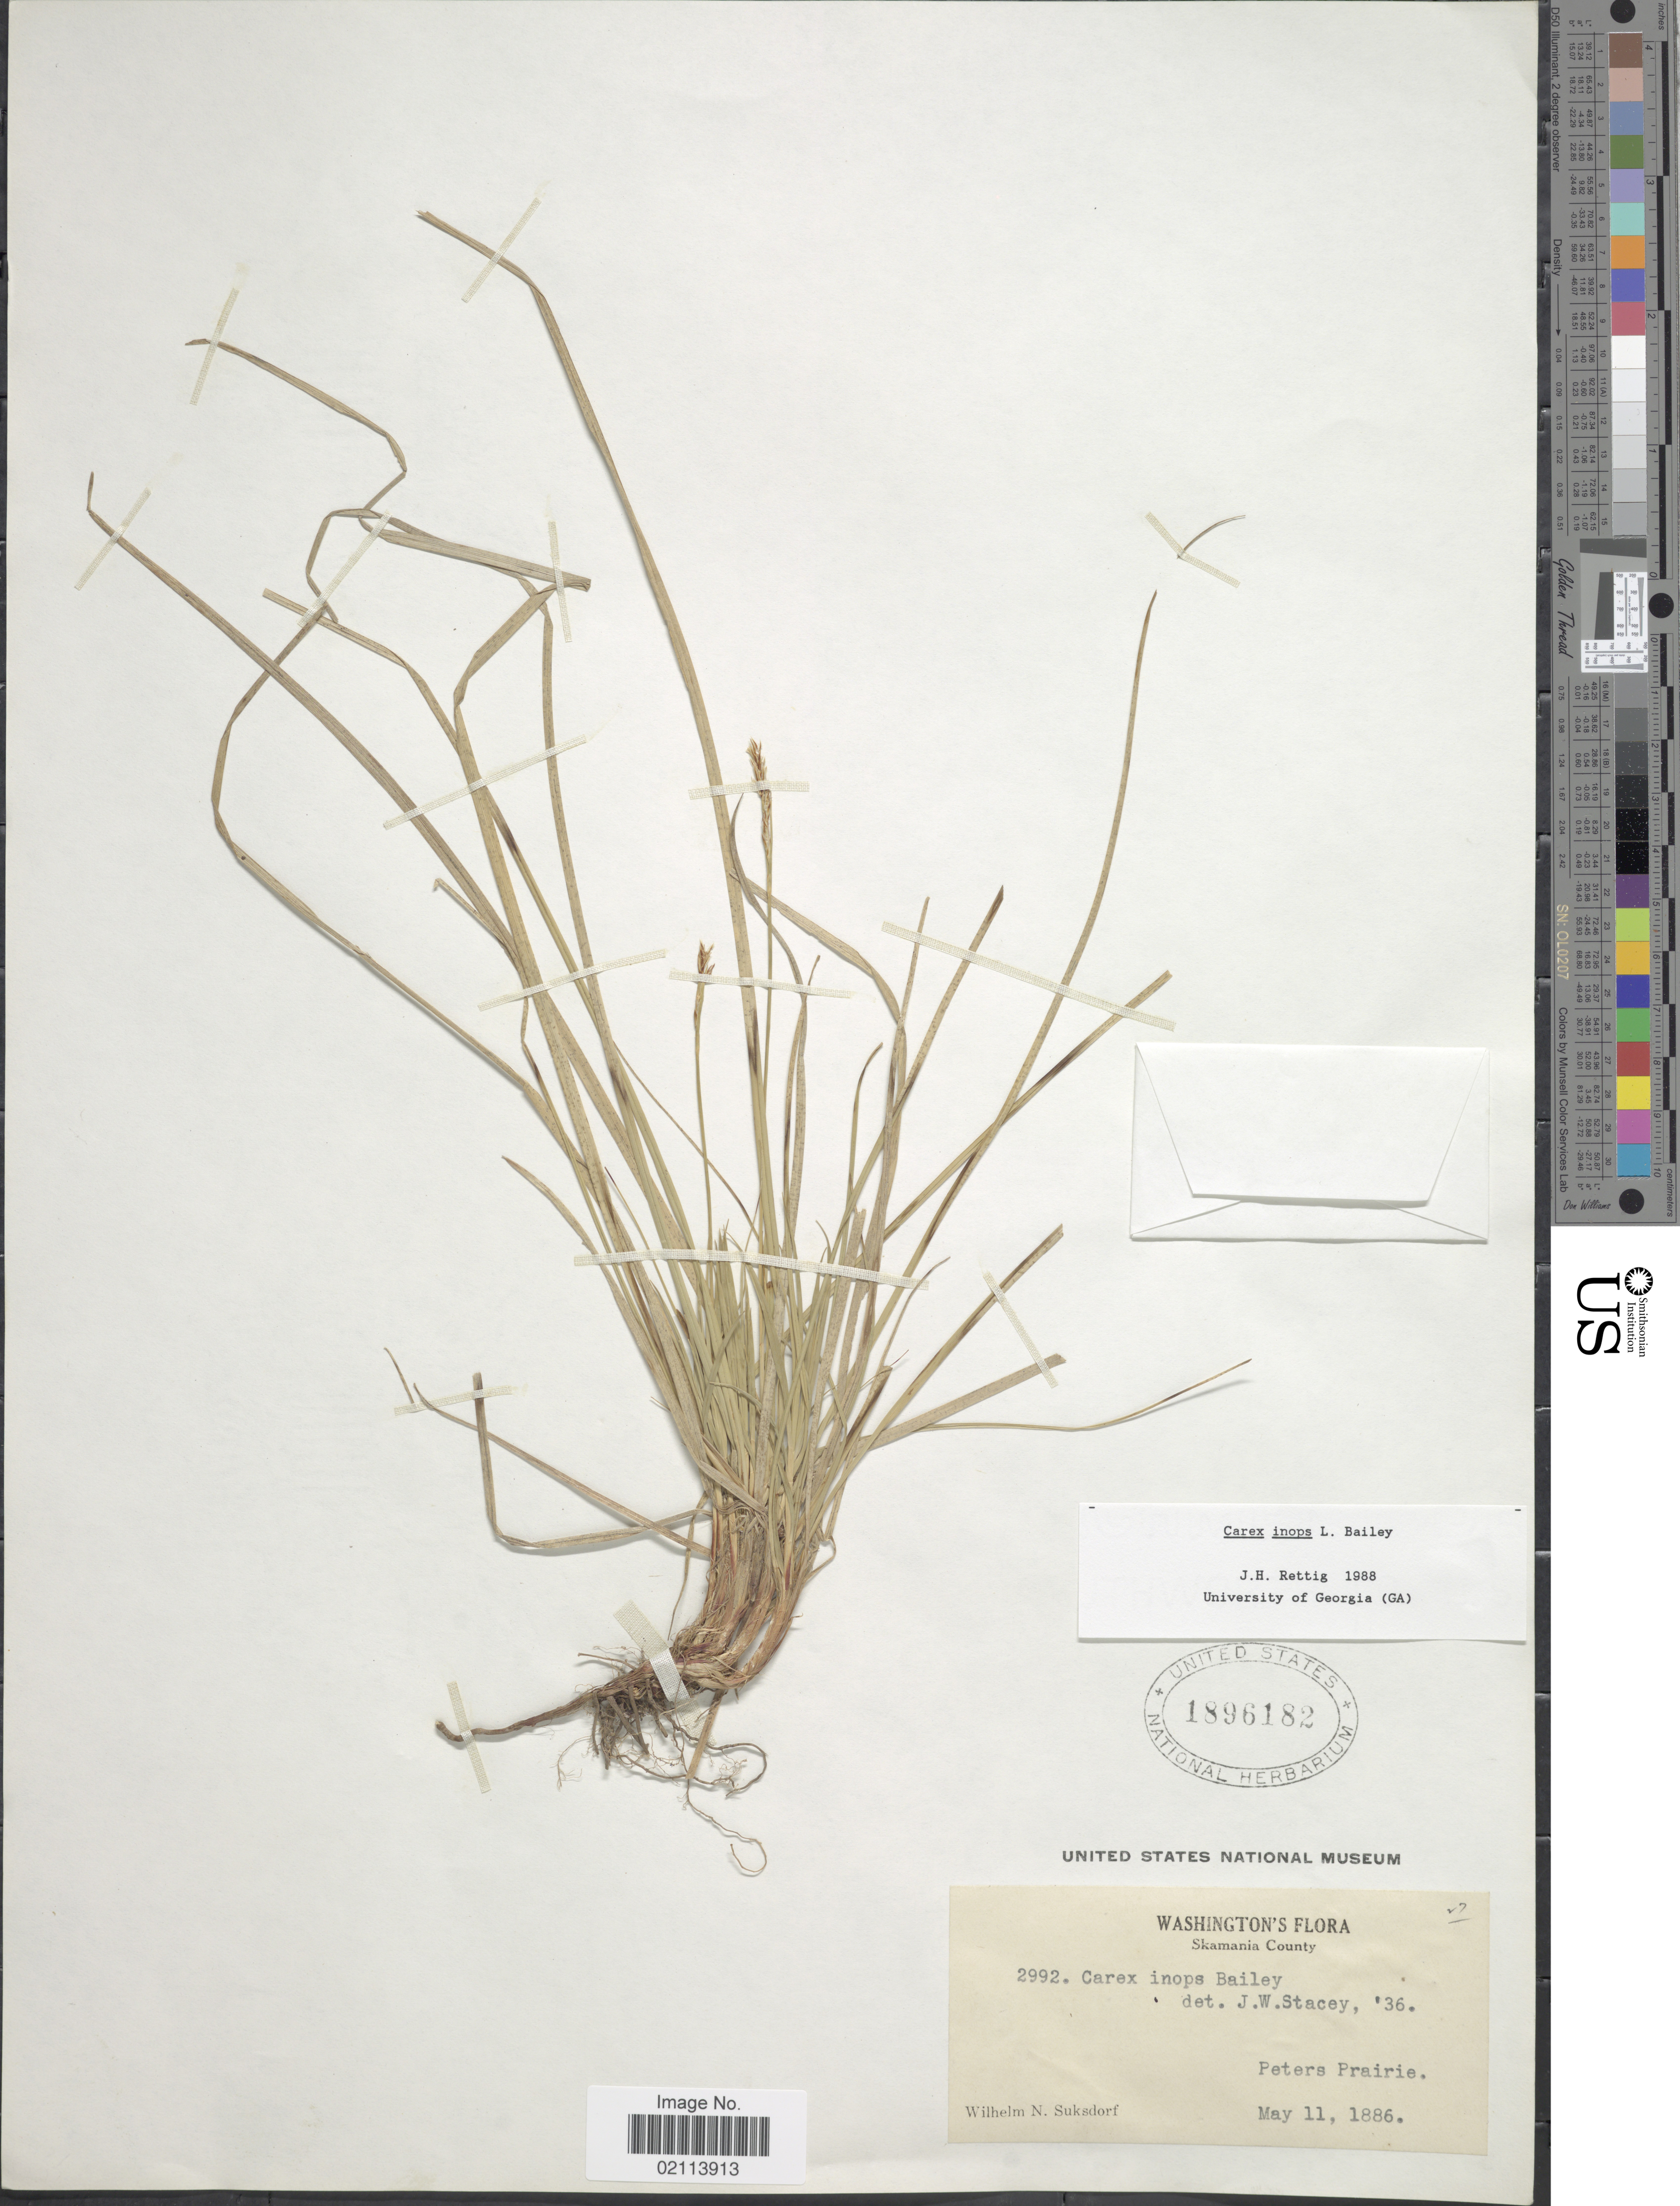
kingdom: Plantae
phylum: Tracheophyta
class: Liliopsida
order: Poales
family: Cyperaceae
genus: Carex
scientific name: Carex inops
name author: L.H. Bailey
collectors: W. N. Suksdorf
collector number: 2992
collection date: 1886-05-11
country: United States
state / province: Washington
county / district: Skamania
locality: Skamania County, Peters Prairie.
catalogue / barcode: US 1896182